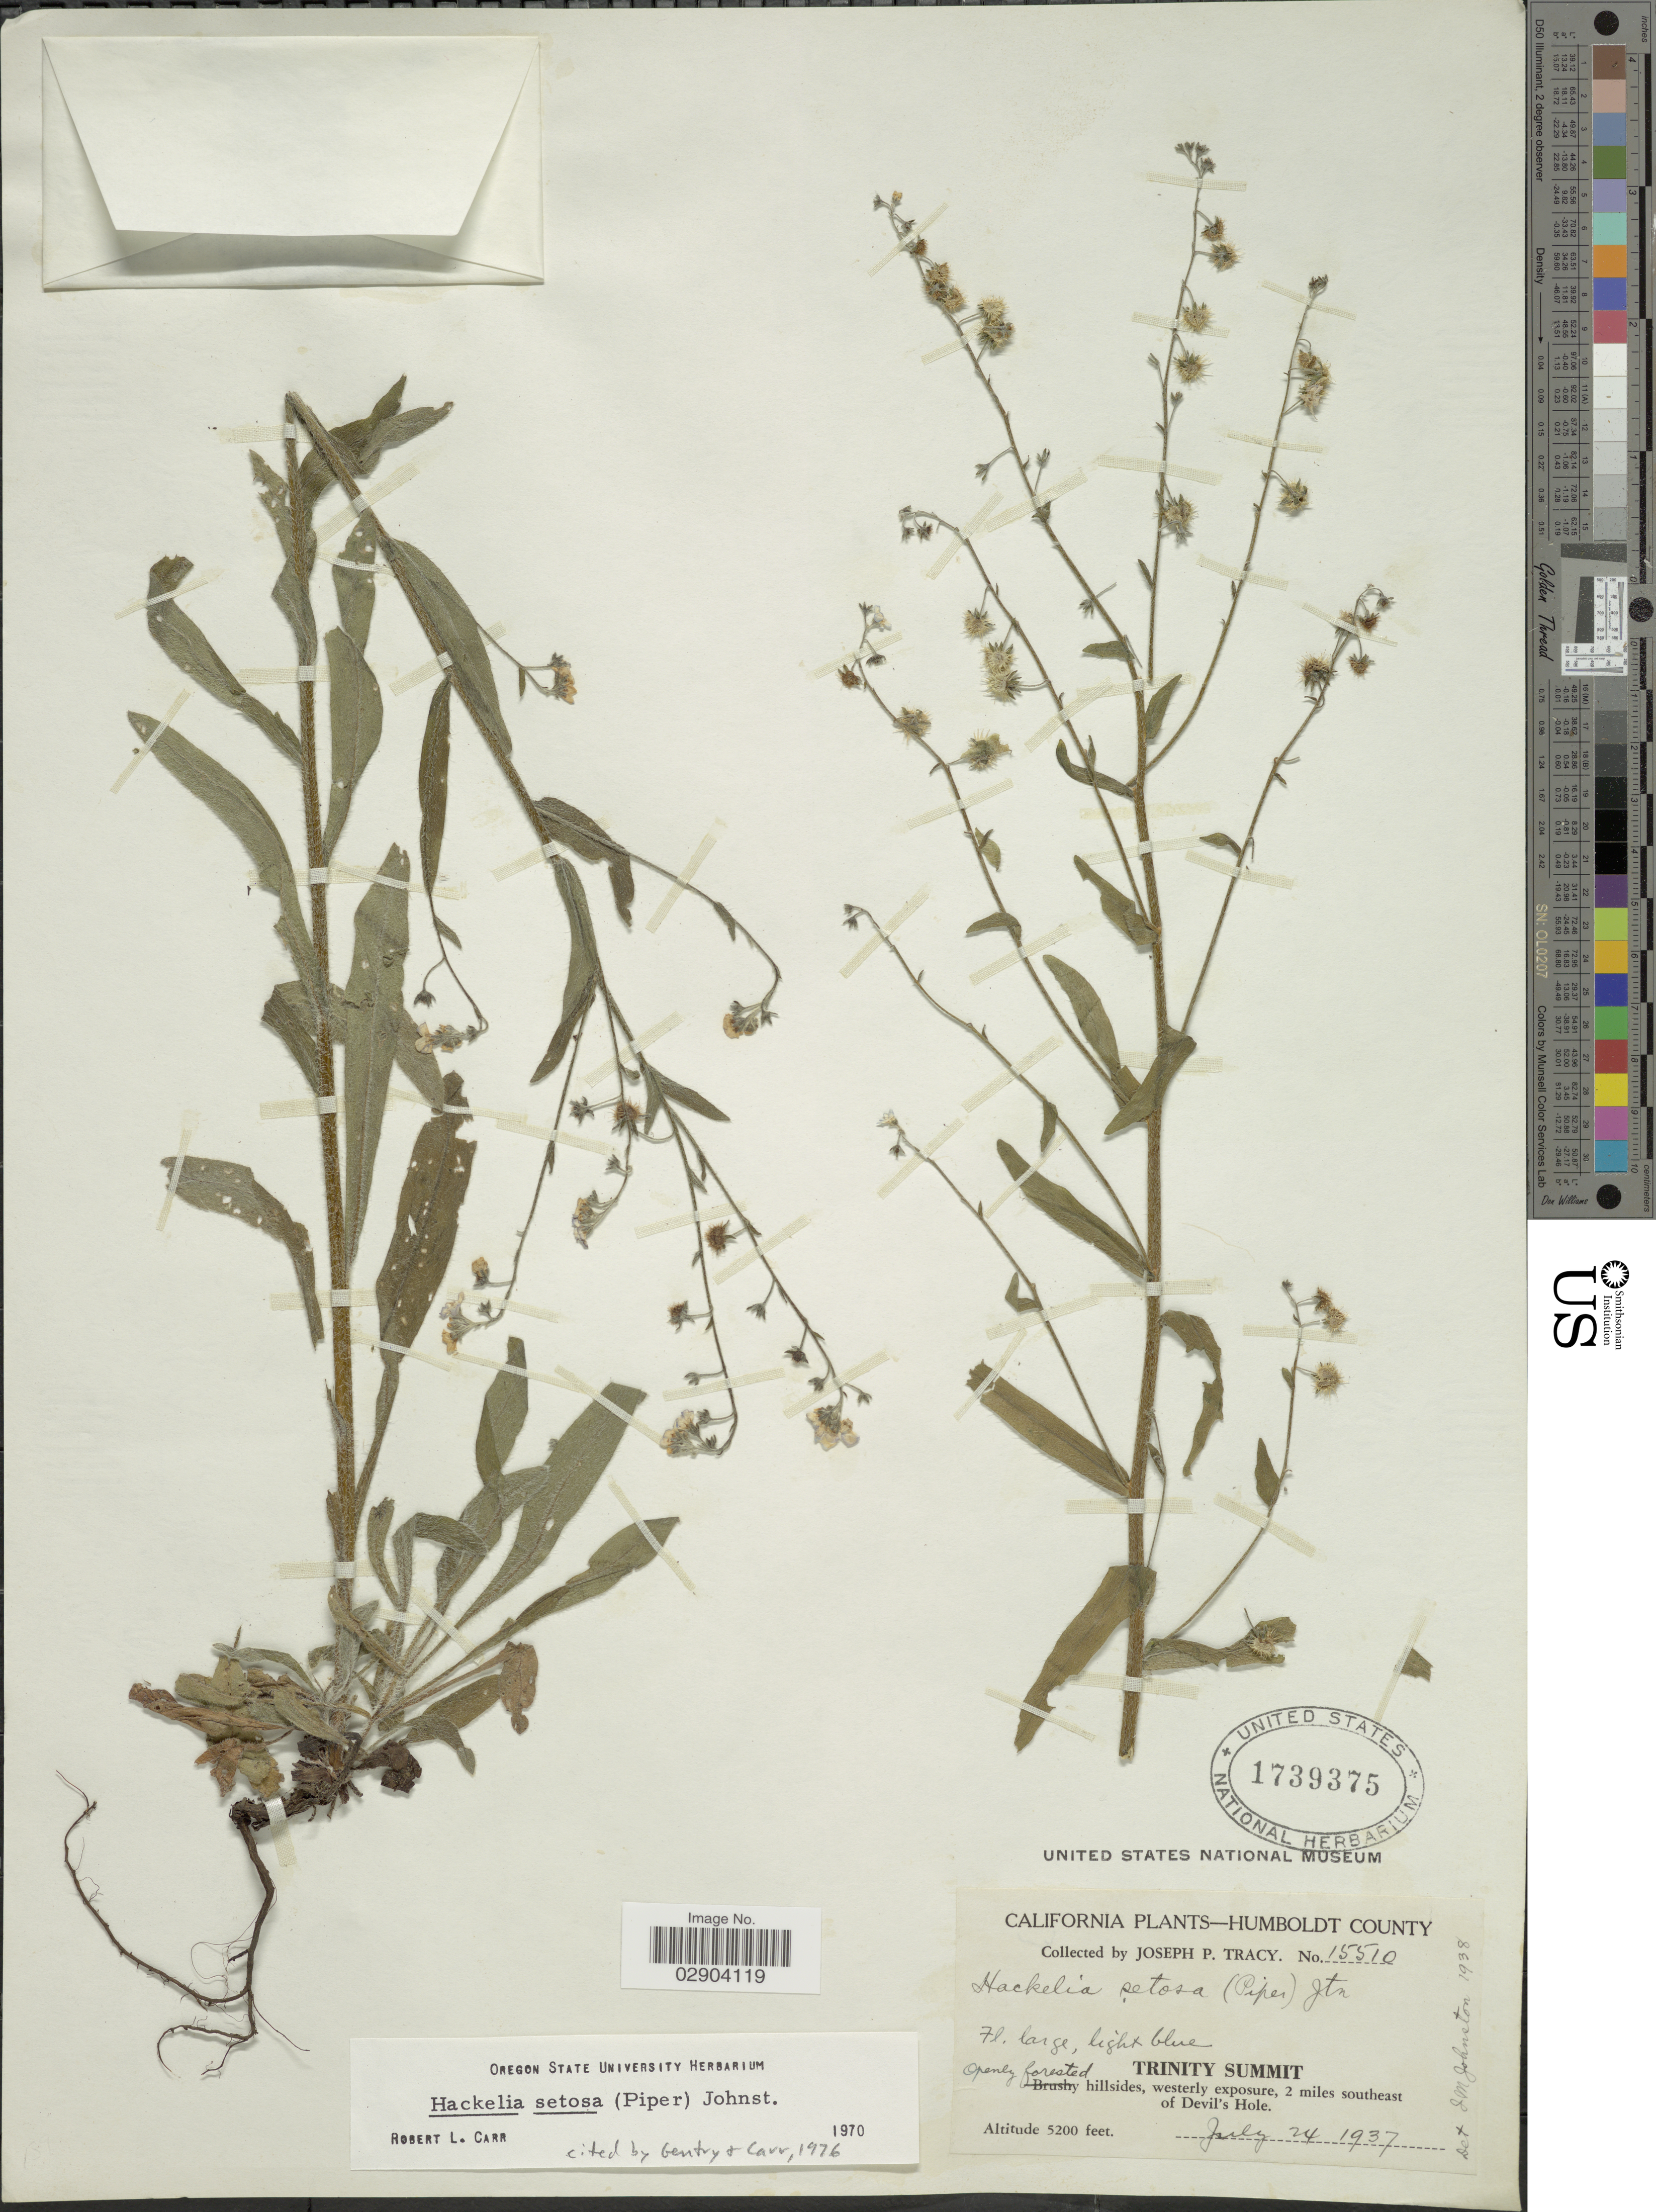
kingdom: Plantae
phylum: Tracheophyta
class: Magnoliopsida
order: Boraginales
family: Boraginaceae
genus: Hackelia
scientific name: Hackelia setosa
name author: I.M. Johnst.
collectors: J. Tracy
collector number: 15510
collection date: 1937-07-24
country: United States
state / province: California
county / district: Humboldt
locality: Humboldt County. Trinity Summit. Openly forested hillsides, westerly exposure, 2 miles southeast of Devil's Hole.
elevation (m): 1585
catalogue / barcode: US 1739375